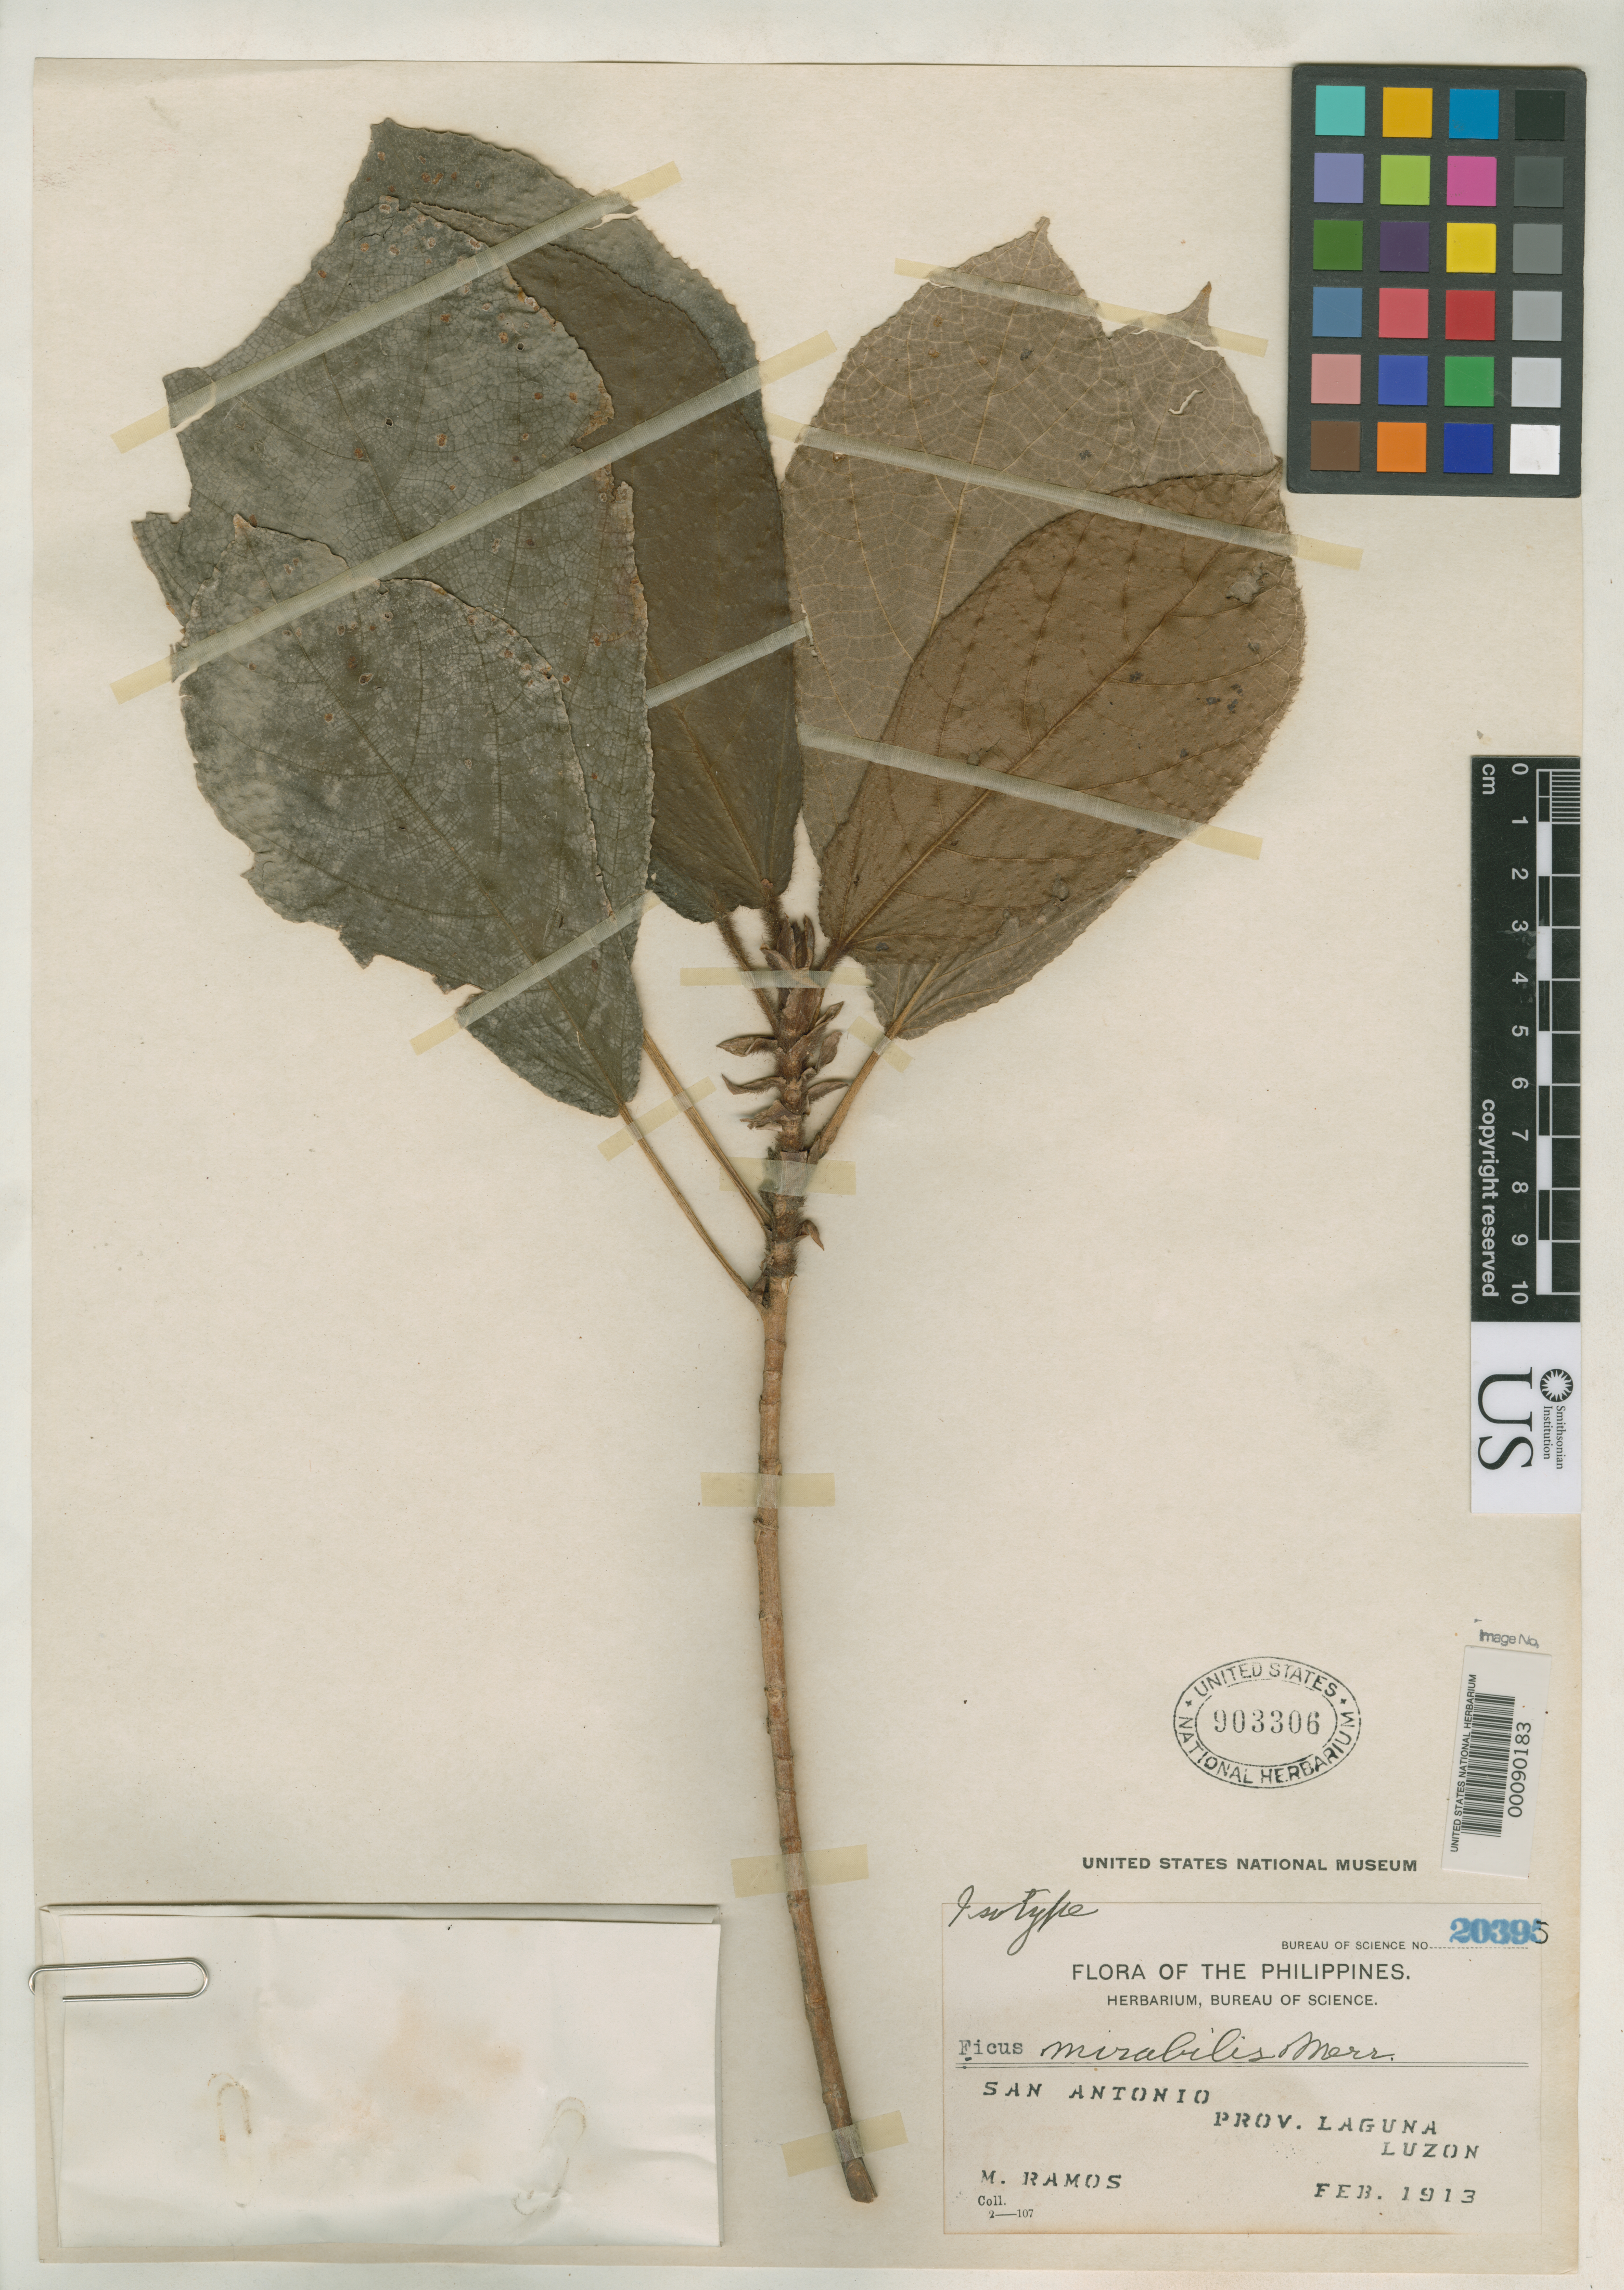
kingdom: Plantae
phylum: Tracheophyta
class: Magnoliopsida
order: Rosales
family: Moraceae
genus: Ficus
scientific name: Ficus mirabilis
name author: Merr.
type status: Isotype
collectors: M. Ramos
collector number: Bur. Sci. 20395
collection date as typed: Feb 1913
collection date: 1913-02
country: Philippines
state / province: Calabarzon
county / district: Laguna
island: Luzon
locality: San Antonio.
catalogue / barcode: US 903306